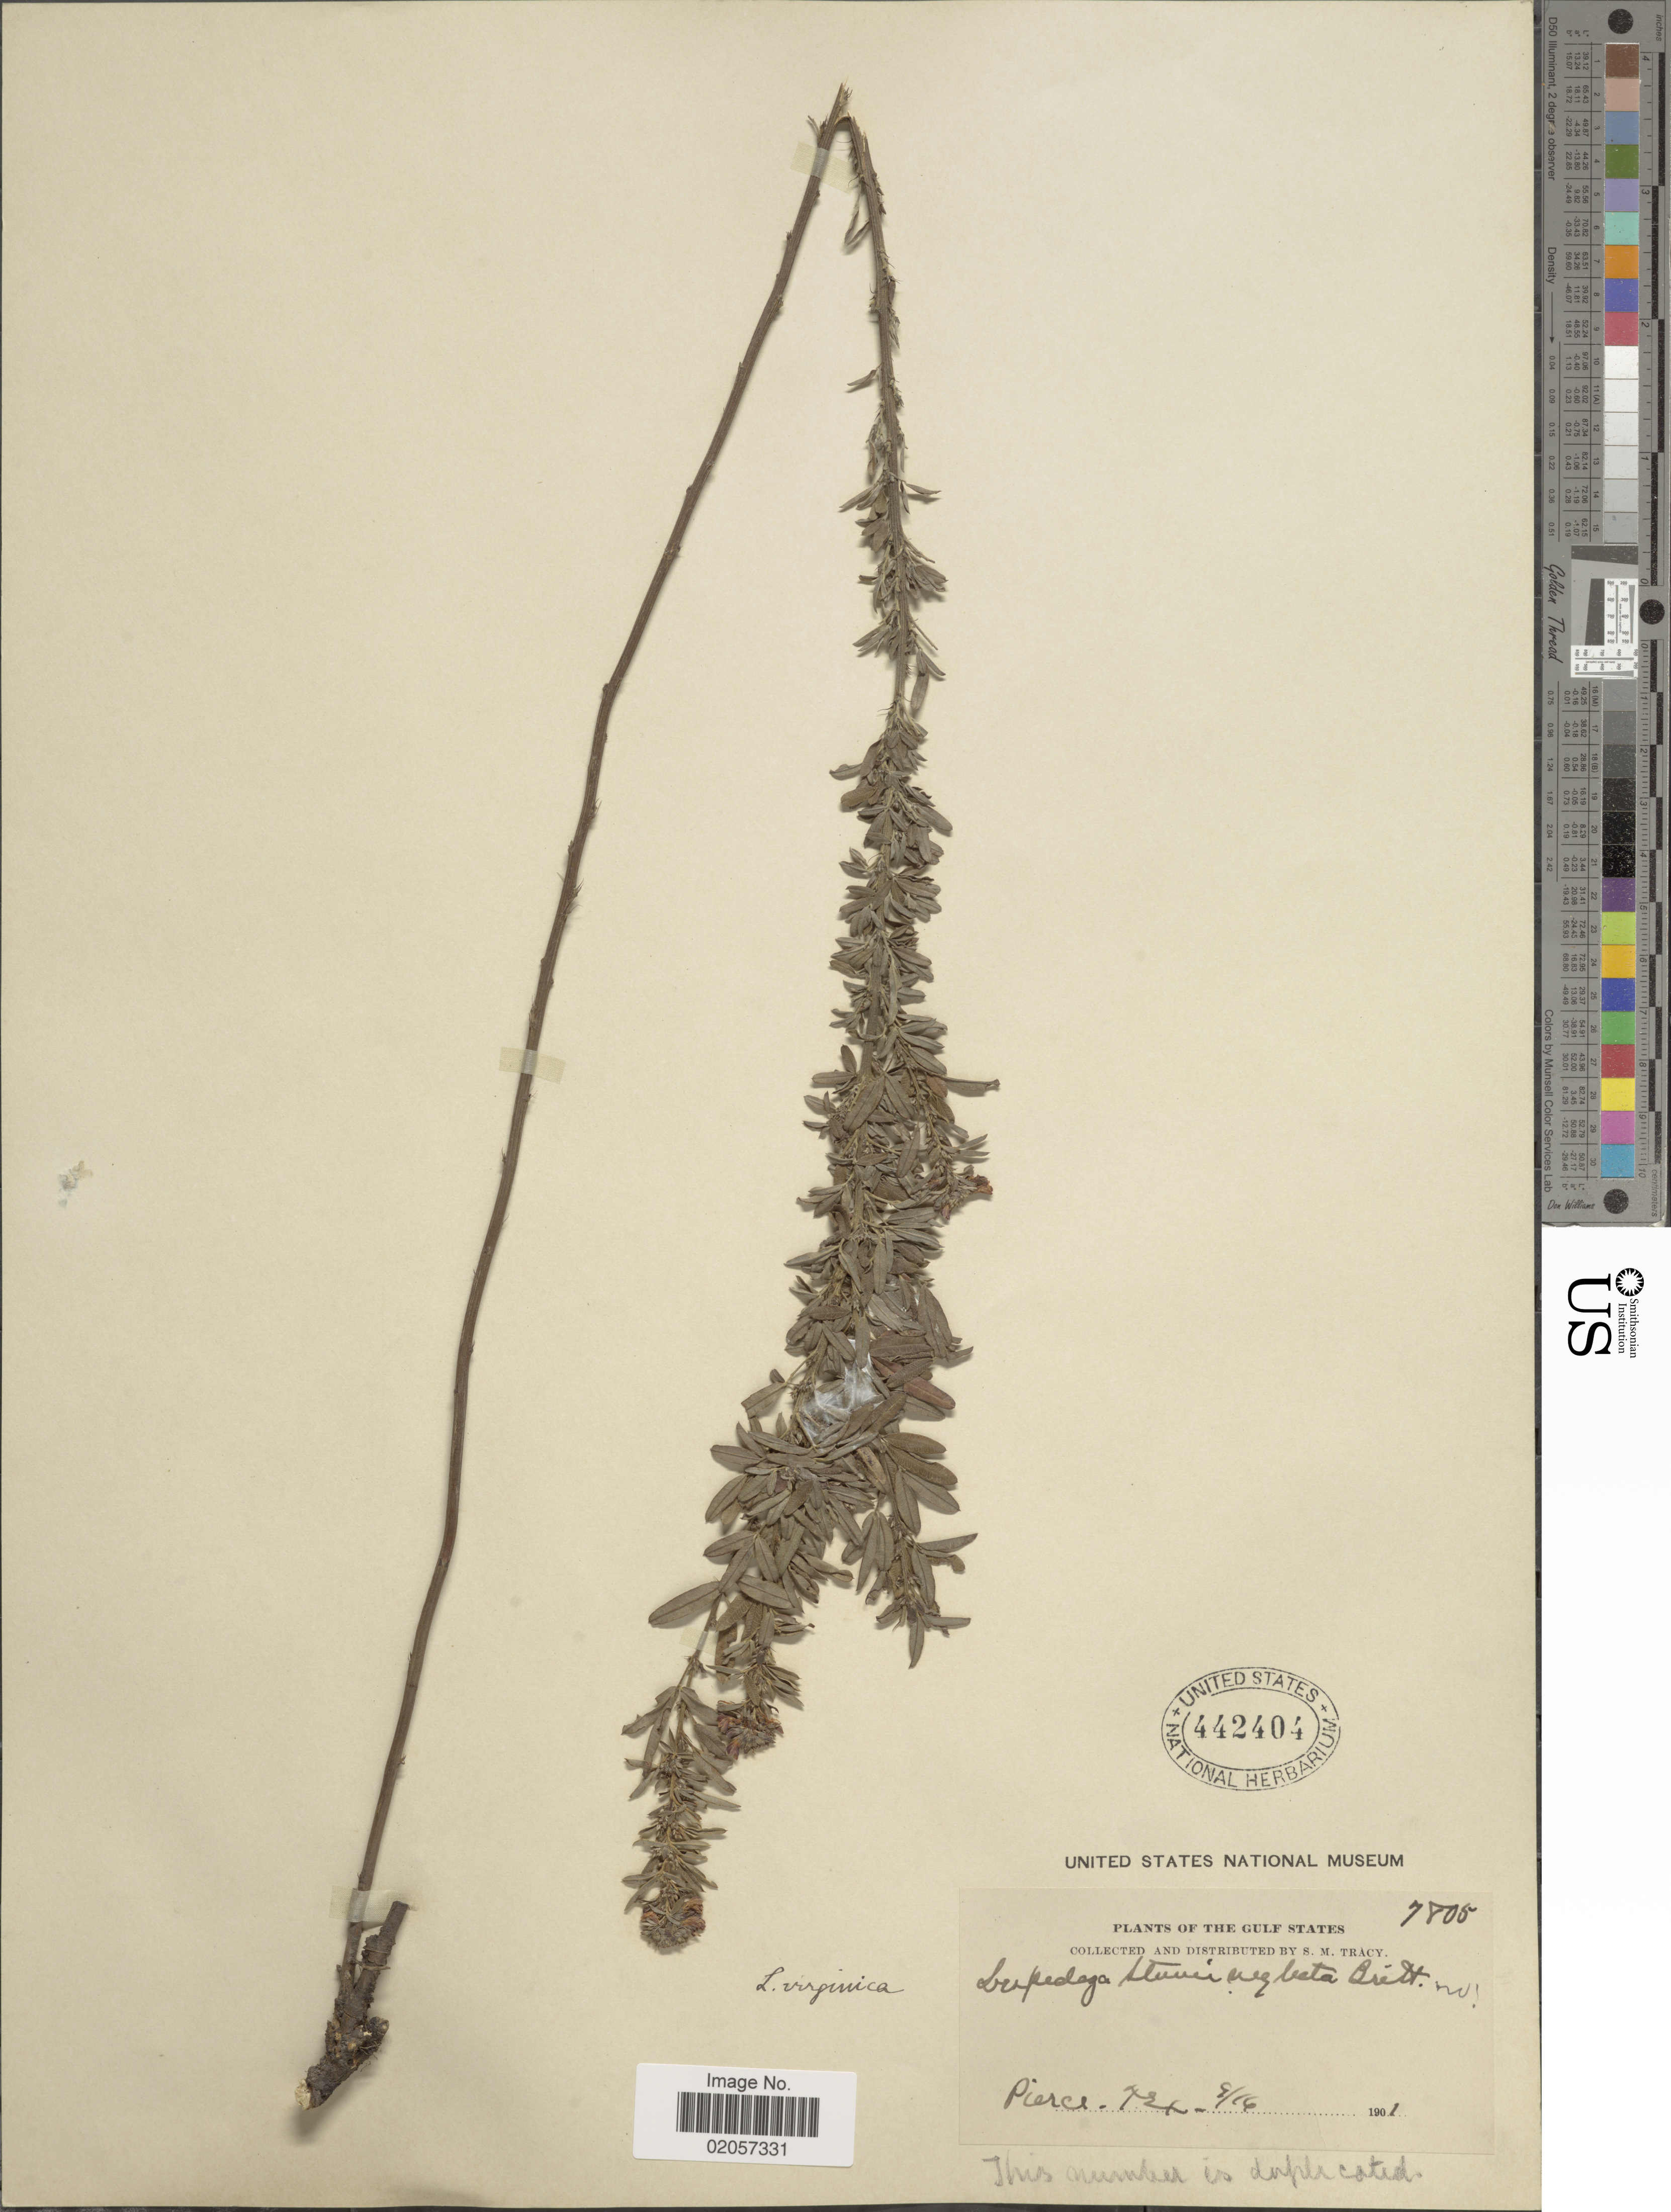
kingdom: Plantae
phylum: Tracheophyta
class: Magnoliopsida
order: Fabales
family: Fabaceae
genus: Lespedeza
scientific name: Lespedeza virginica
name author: (L.) Britton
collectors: S. M. Tracy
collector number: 7805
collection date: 1901-06-16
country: United States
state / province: Texas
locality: Pierce, The Gulf States.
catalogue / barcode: US 442404